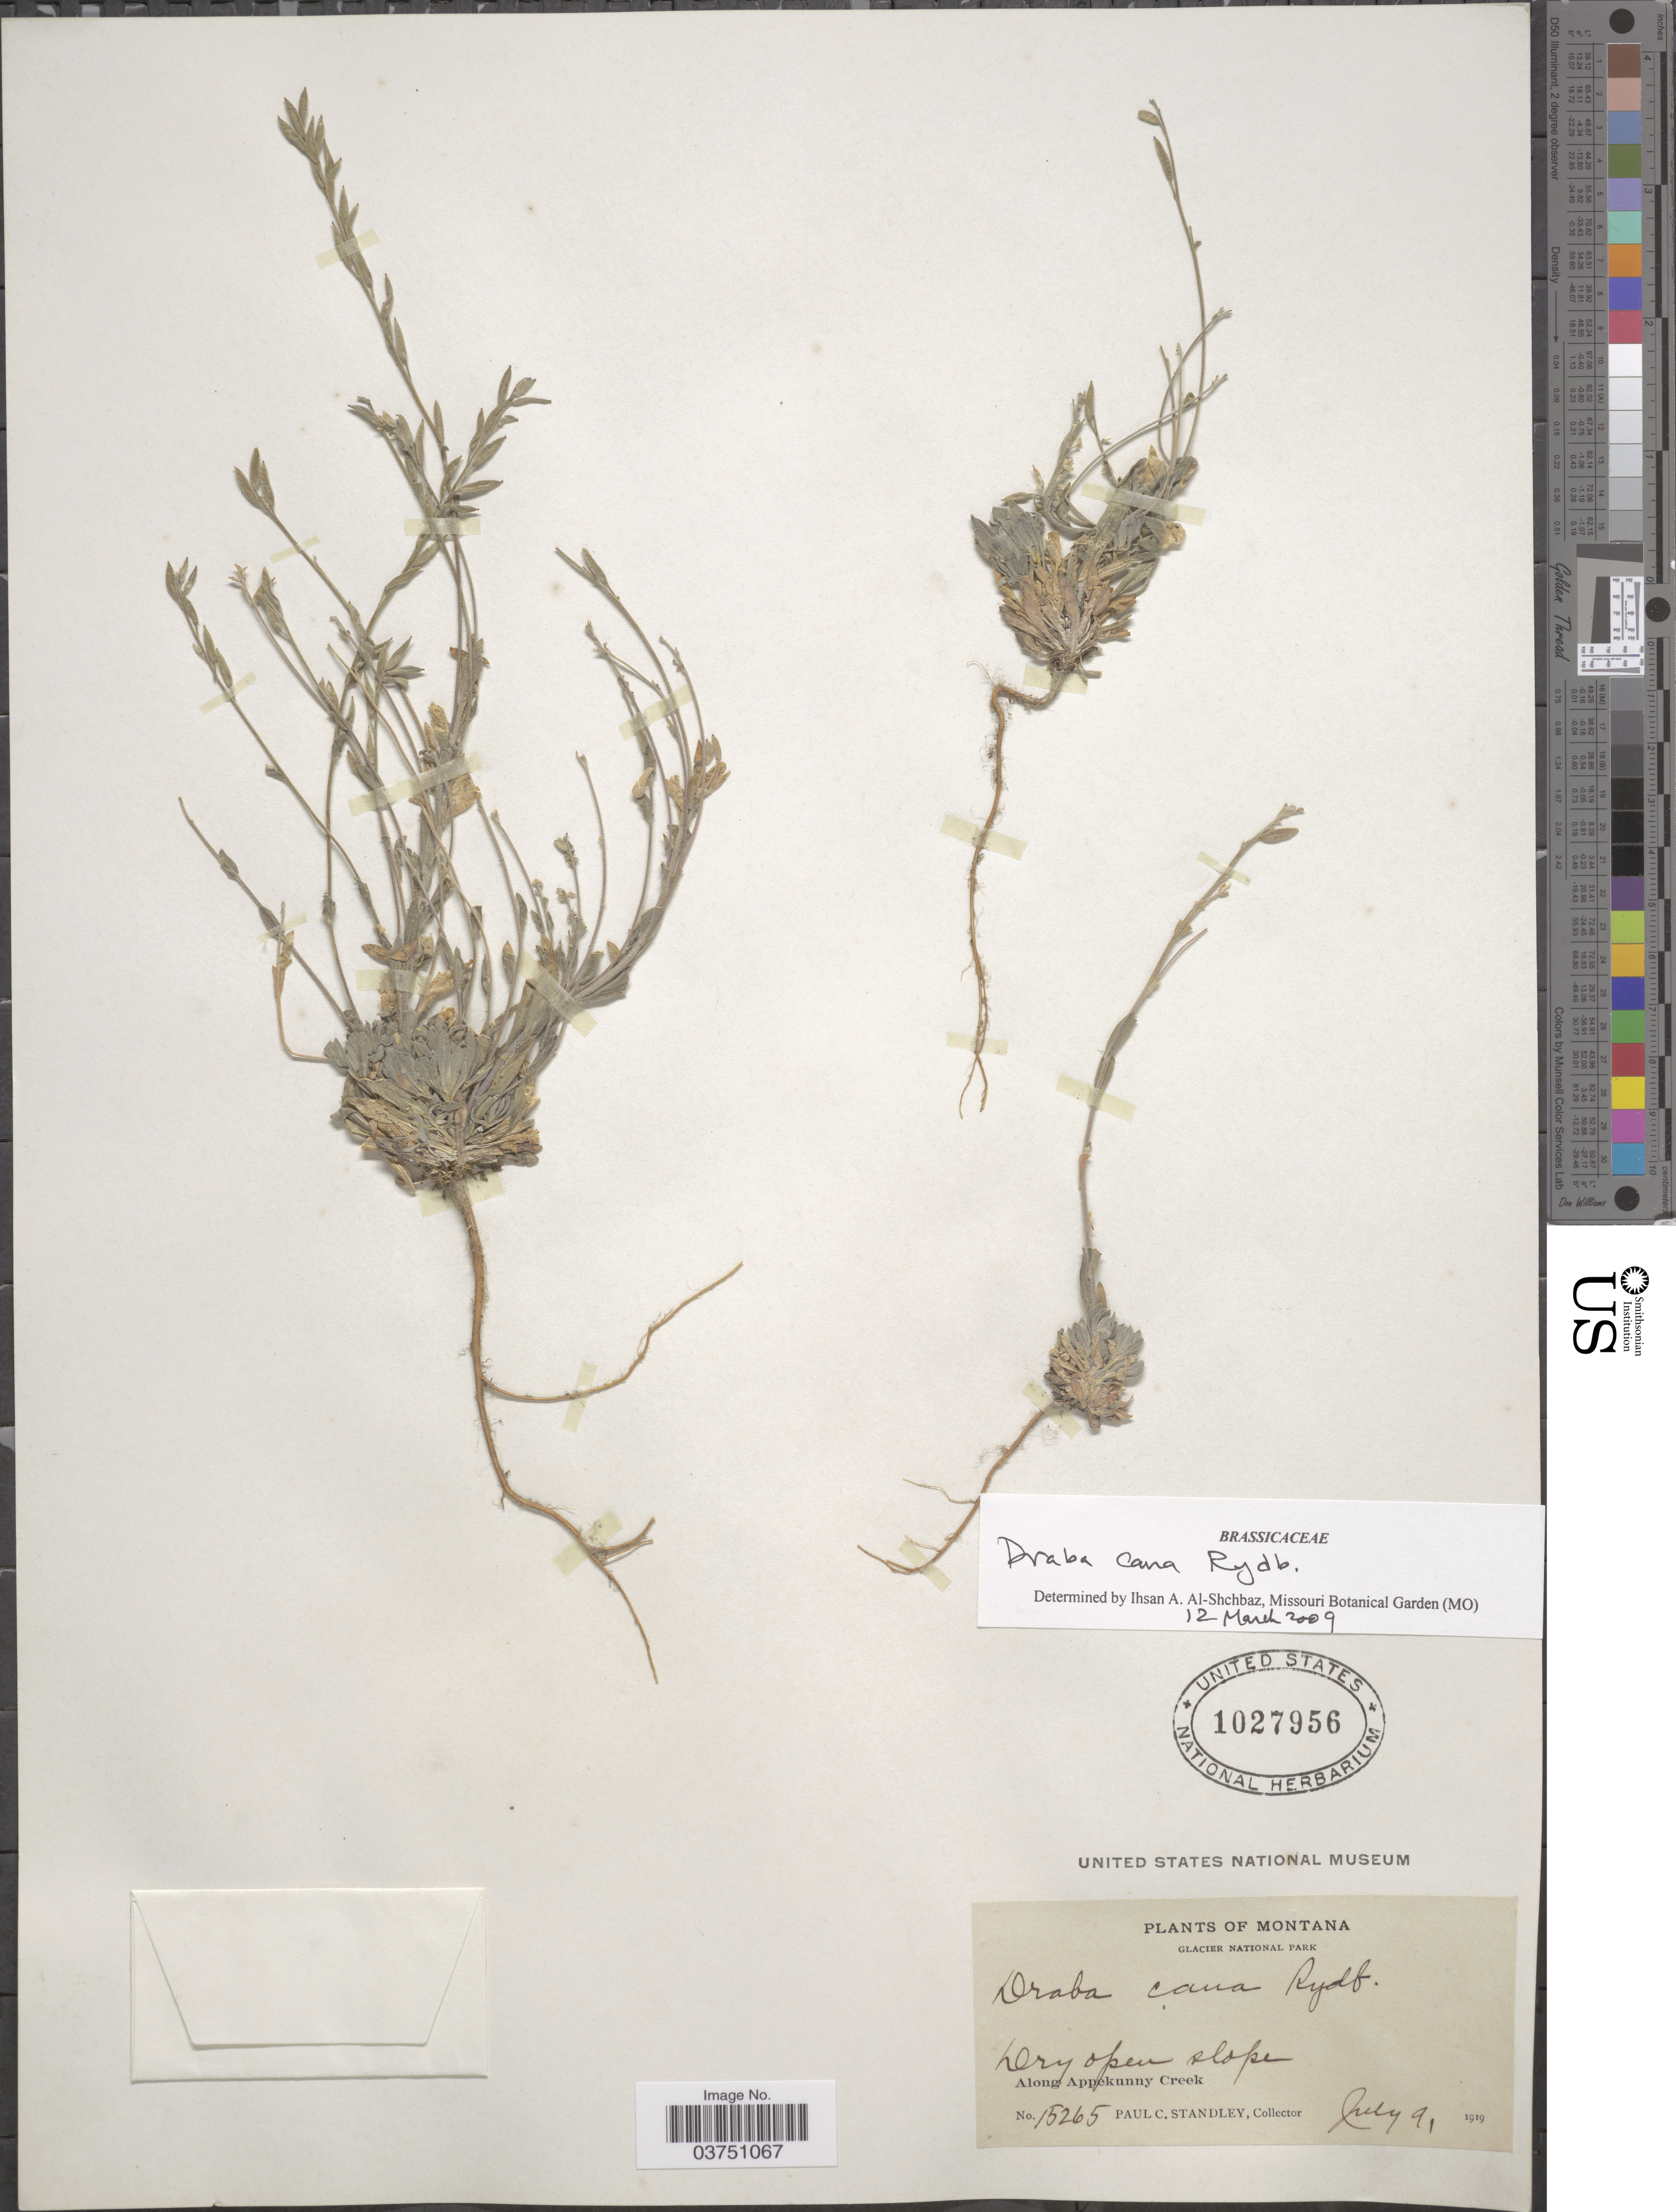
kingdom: Plantae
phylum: Tracheophyta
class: Magnoliopsida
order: Brassicales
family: Brassicaceae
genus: Draba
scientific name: Draba cana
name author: Rydb.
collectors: P. C. Standley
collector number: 15265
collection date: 1919-07-09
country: United States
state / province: Montana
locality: Glacier National Park. Along Appekunny Creek.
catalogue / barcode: US 1027956